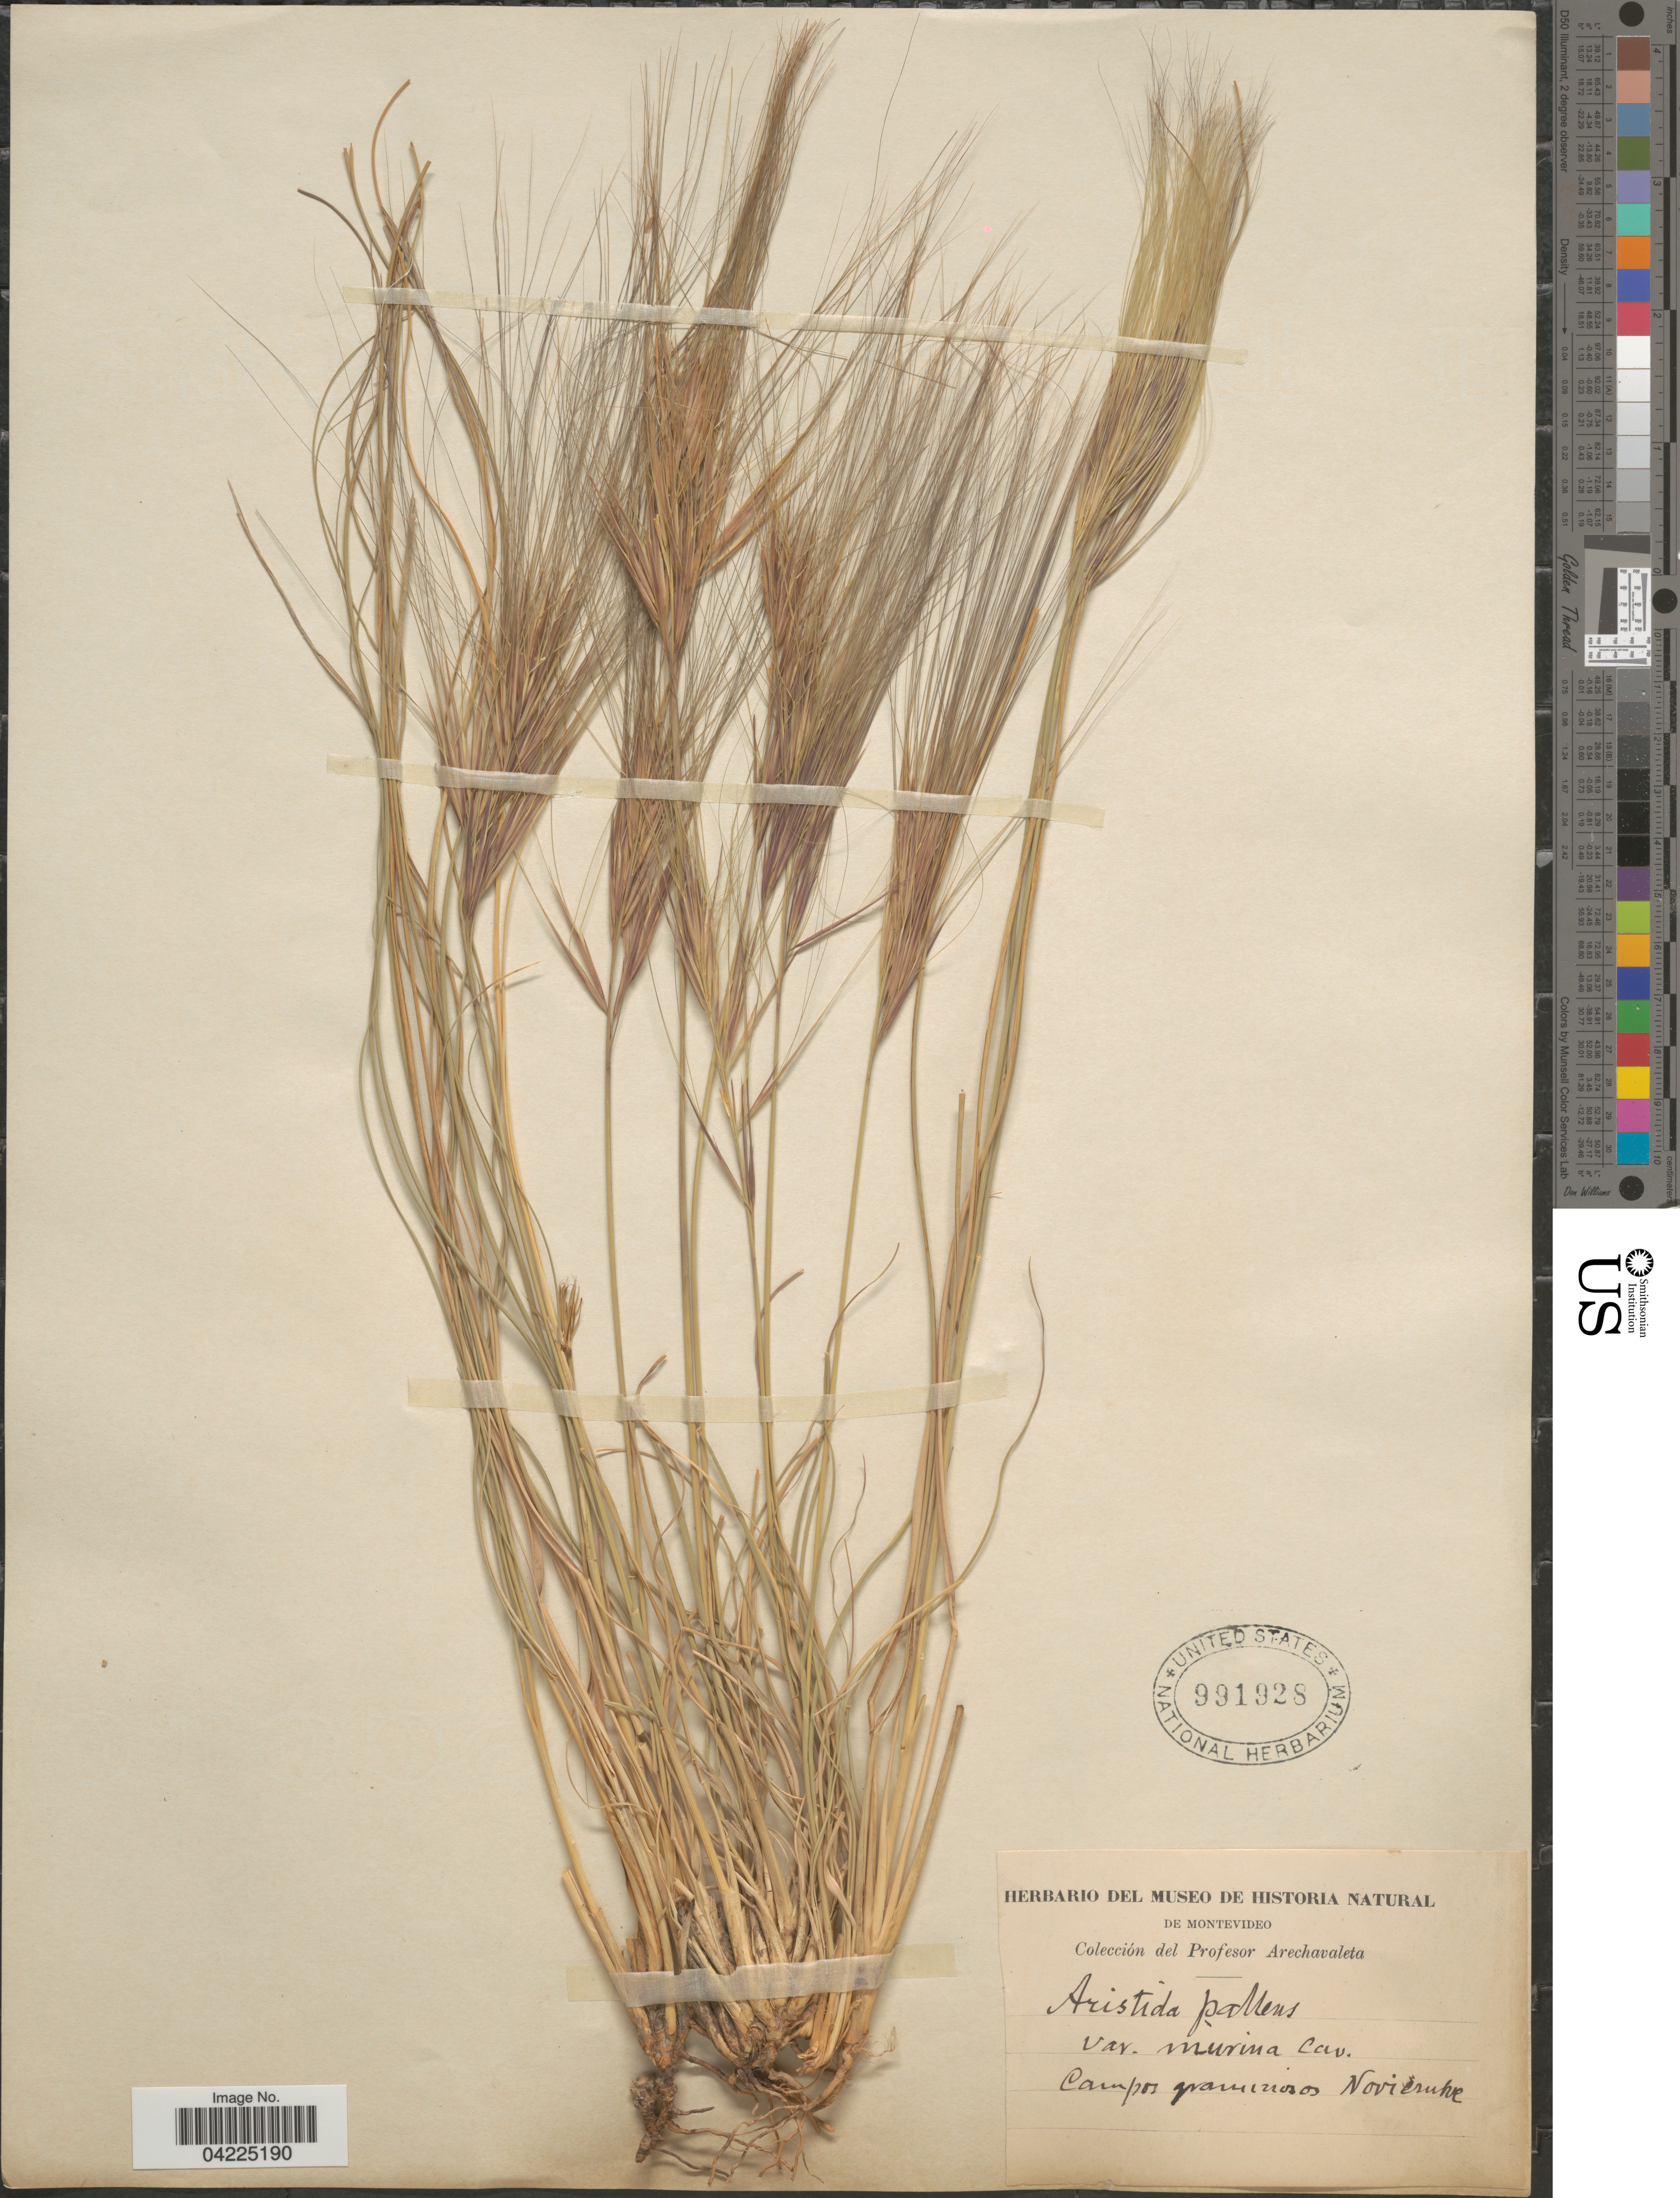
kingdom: Plantae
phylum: Tracheophyta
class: Liliopsida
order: Poales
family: Poaceae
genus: Aristida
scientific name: Aristida murina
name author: Cav.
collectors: Arechavaleta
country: Uruguay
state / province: Montevideo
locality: Campos graminosis.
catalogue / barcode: US 991928